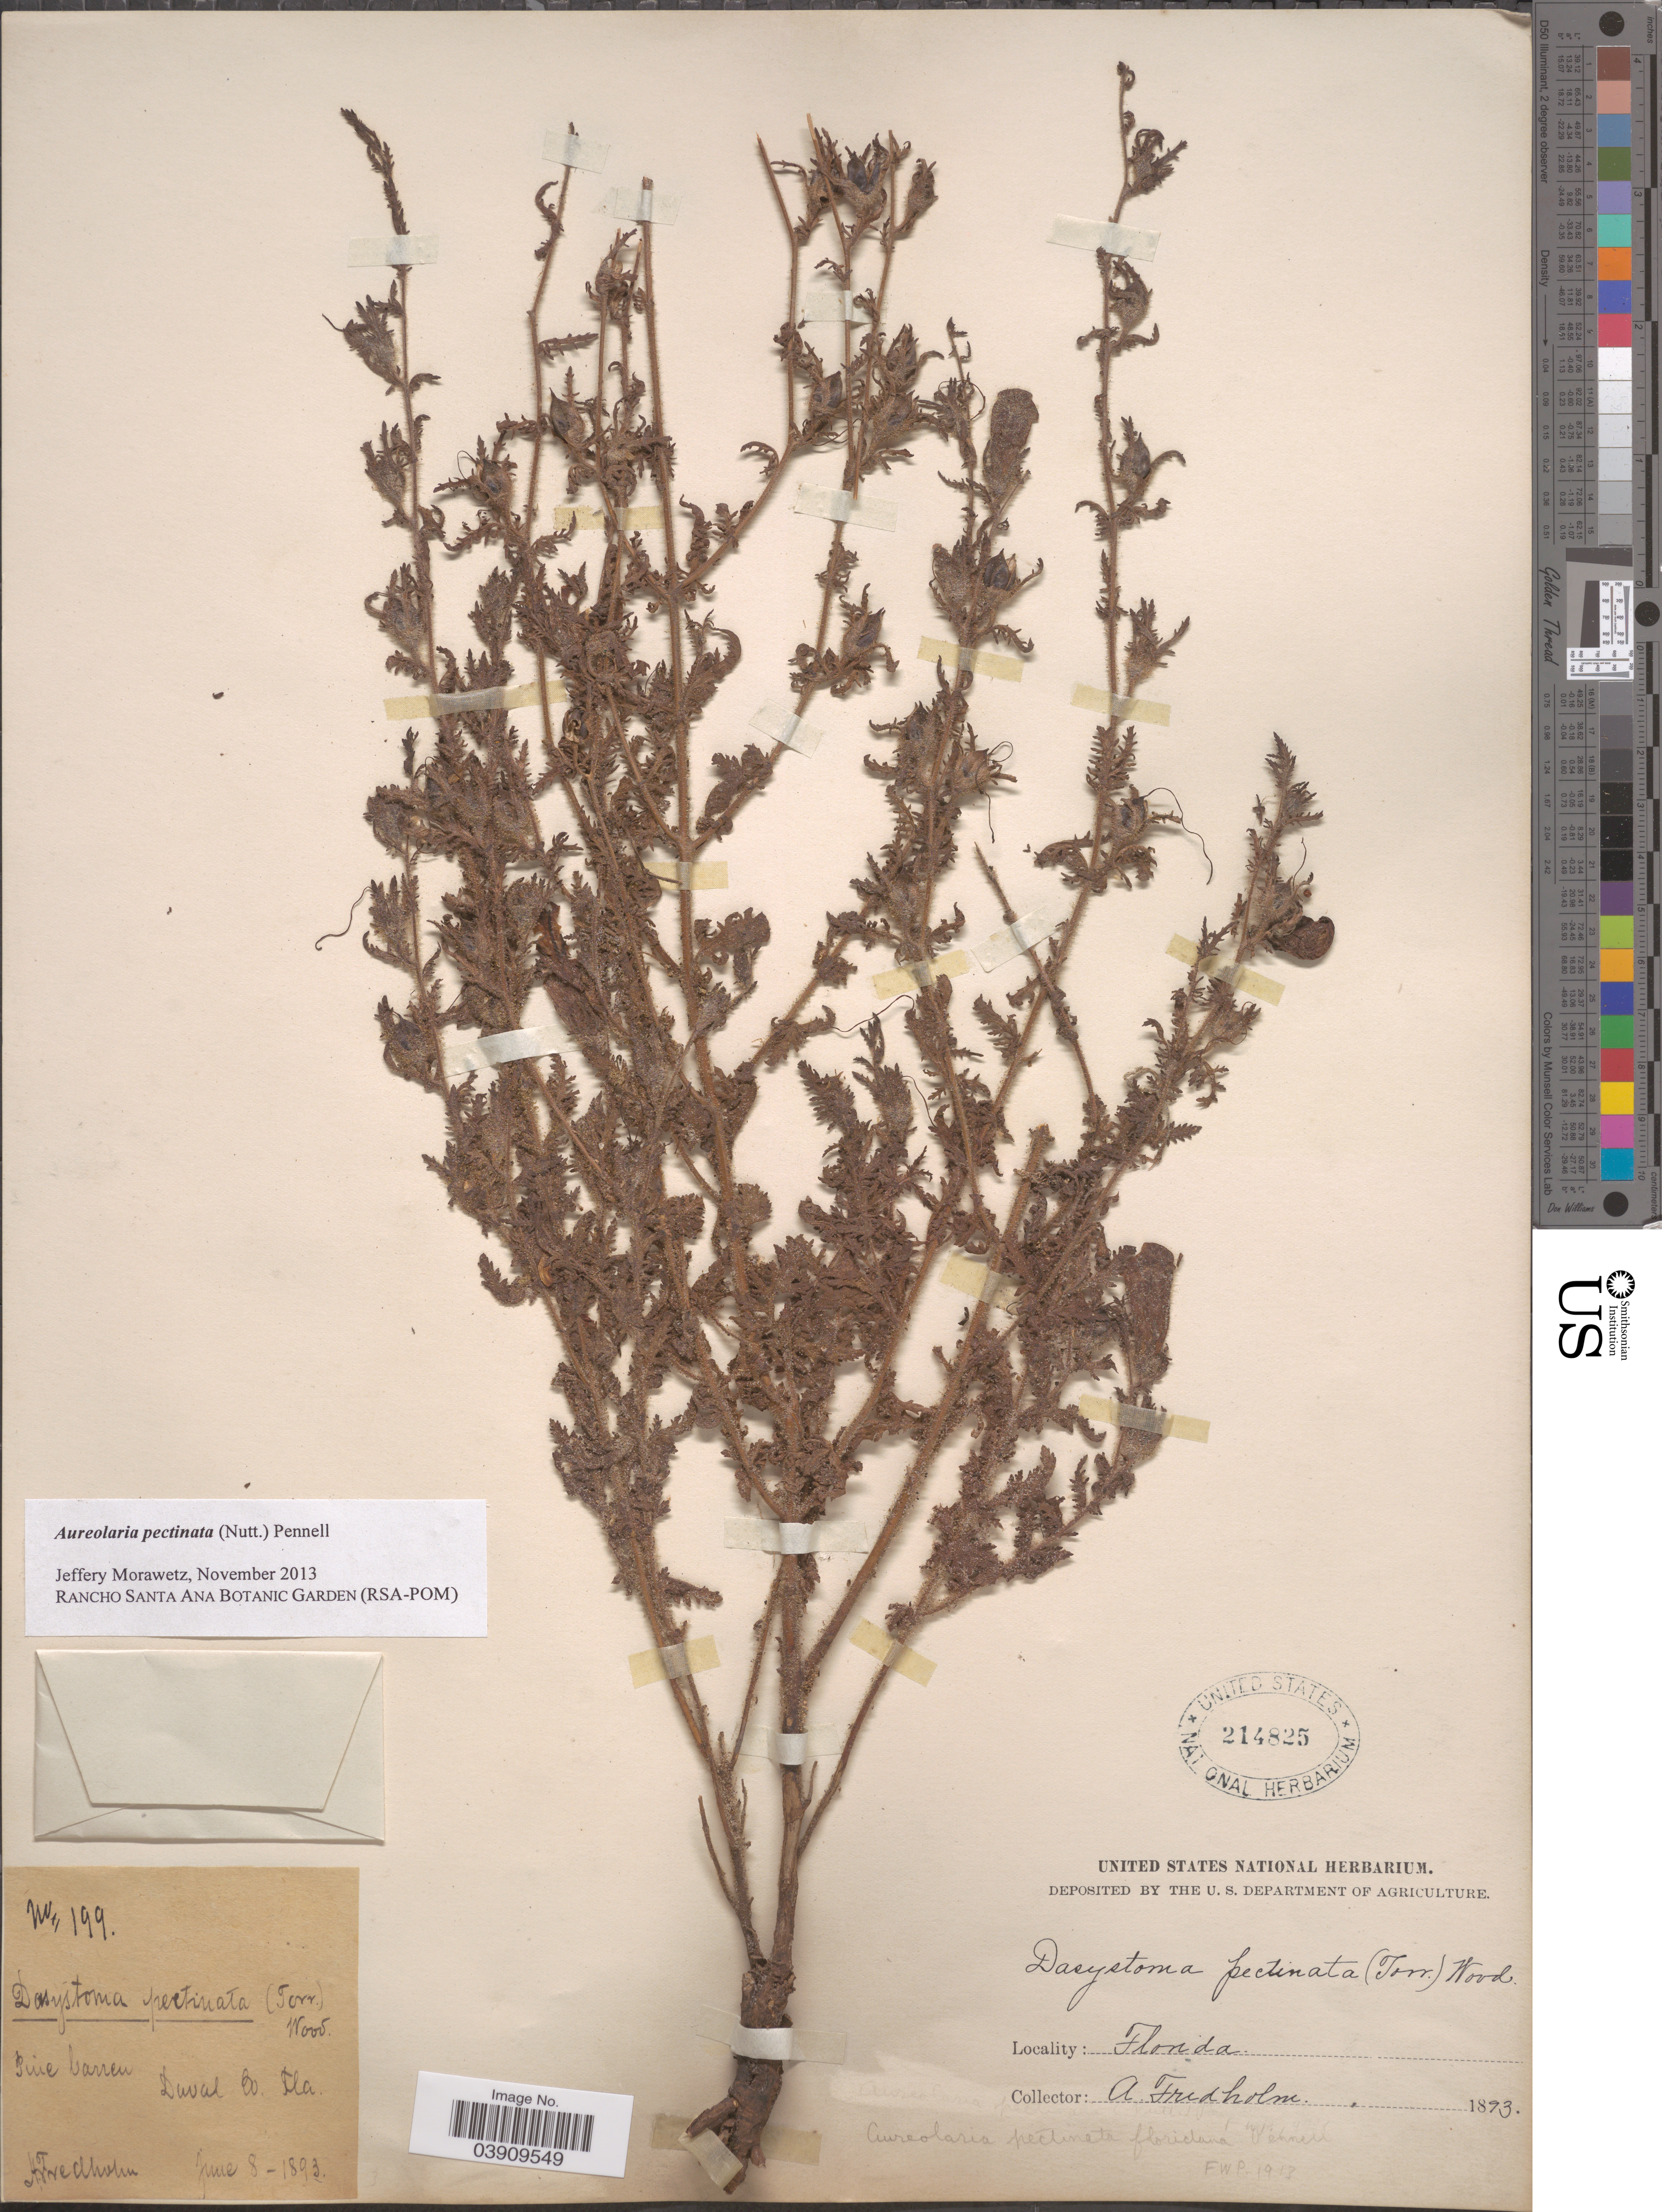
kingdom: Plantae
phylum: Tracheophyta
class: Magnoliopsida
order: Lamiales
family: Orobanchaceae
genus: Aureolaria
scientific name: Aureolaria pectinata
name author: (Nutt.) Pennell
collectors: A. Fredholm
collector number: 199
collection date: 1893-06-08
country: United States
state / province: Florida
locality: Duval Co.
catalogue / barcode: US 214825